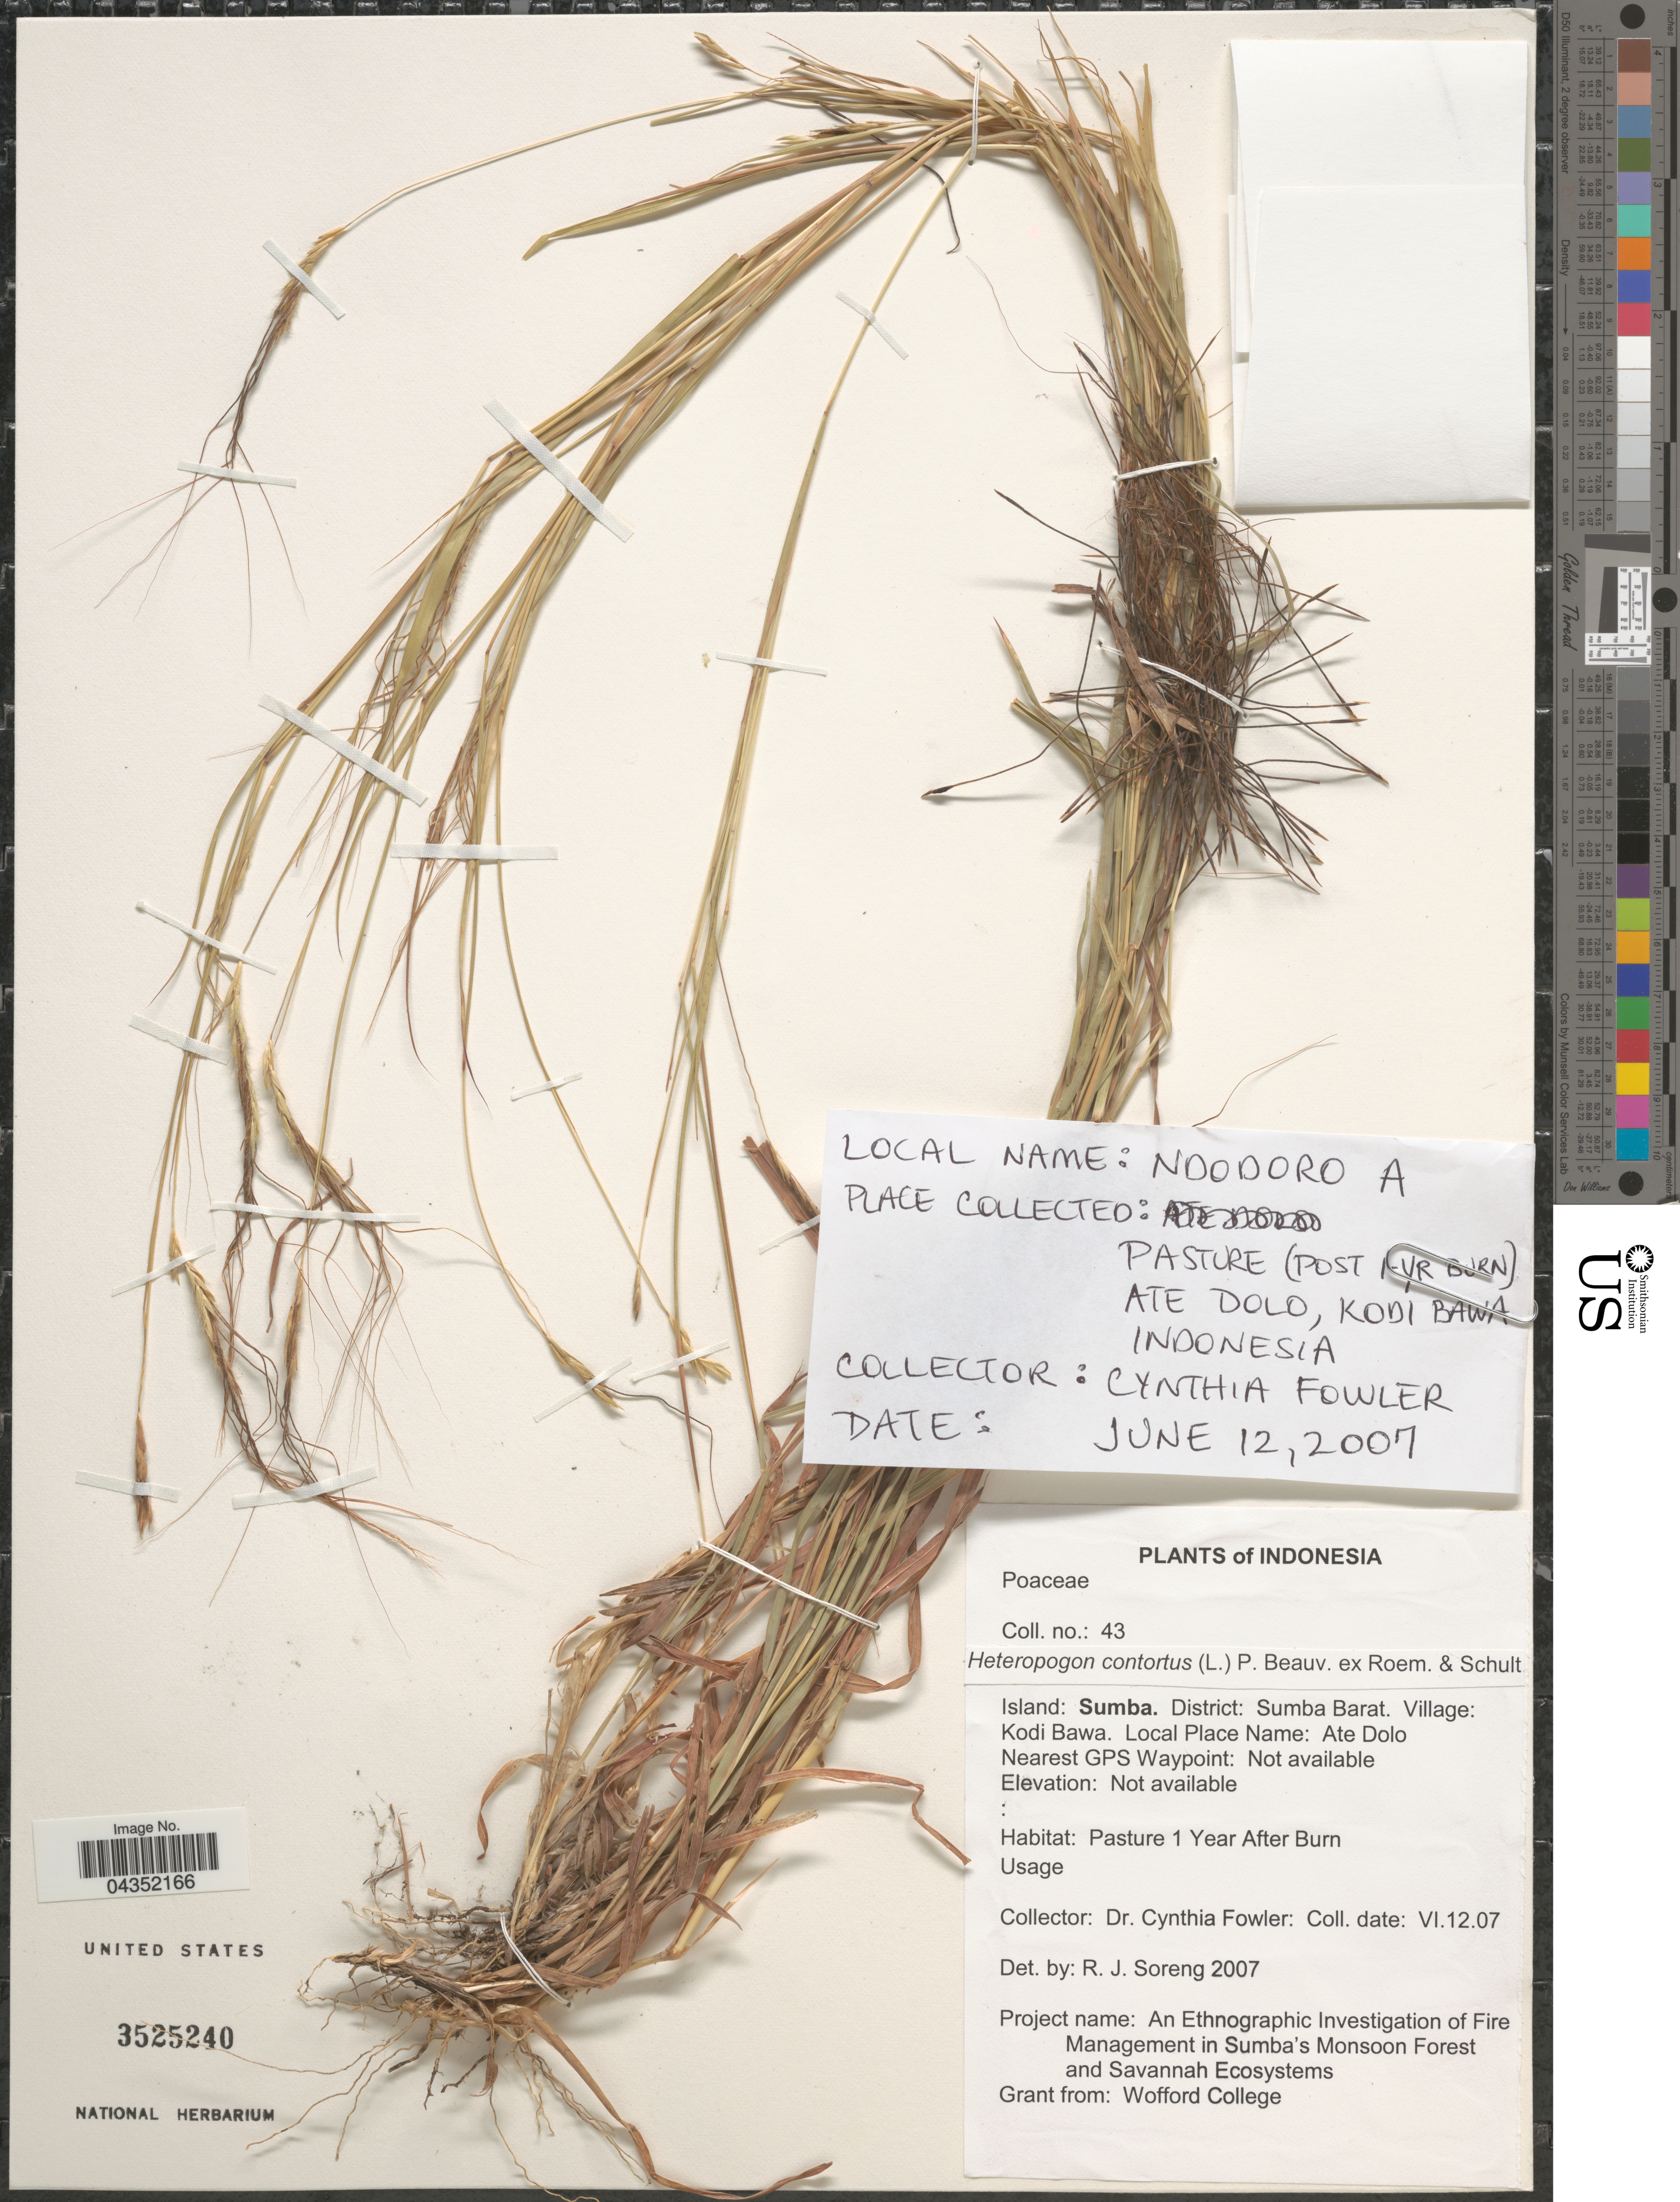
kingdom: Plantae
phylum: Tracheophyta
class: Liliopsida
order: Poales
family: Poaceae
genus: Heteropogon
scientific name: Heteropogon contortus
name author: (L.) P. Beauv. ex Roem. & Schult.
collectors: C. Fowler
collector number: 43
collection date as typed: Transcribed d/m/y: 12/6/7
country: Indonesia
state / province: Nusa Tenggara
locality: Island: Sumba. District: Sumba Barat. Village: Kodi Bawa. Ate Dolo. Nearest GPS Waypoint.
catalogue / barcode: US 3525240